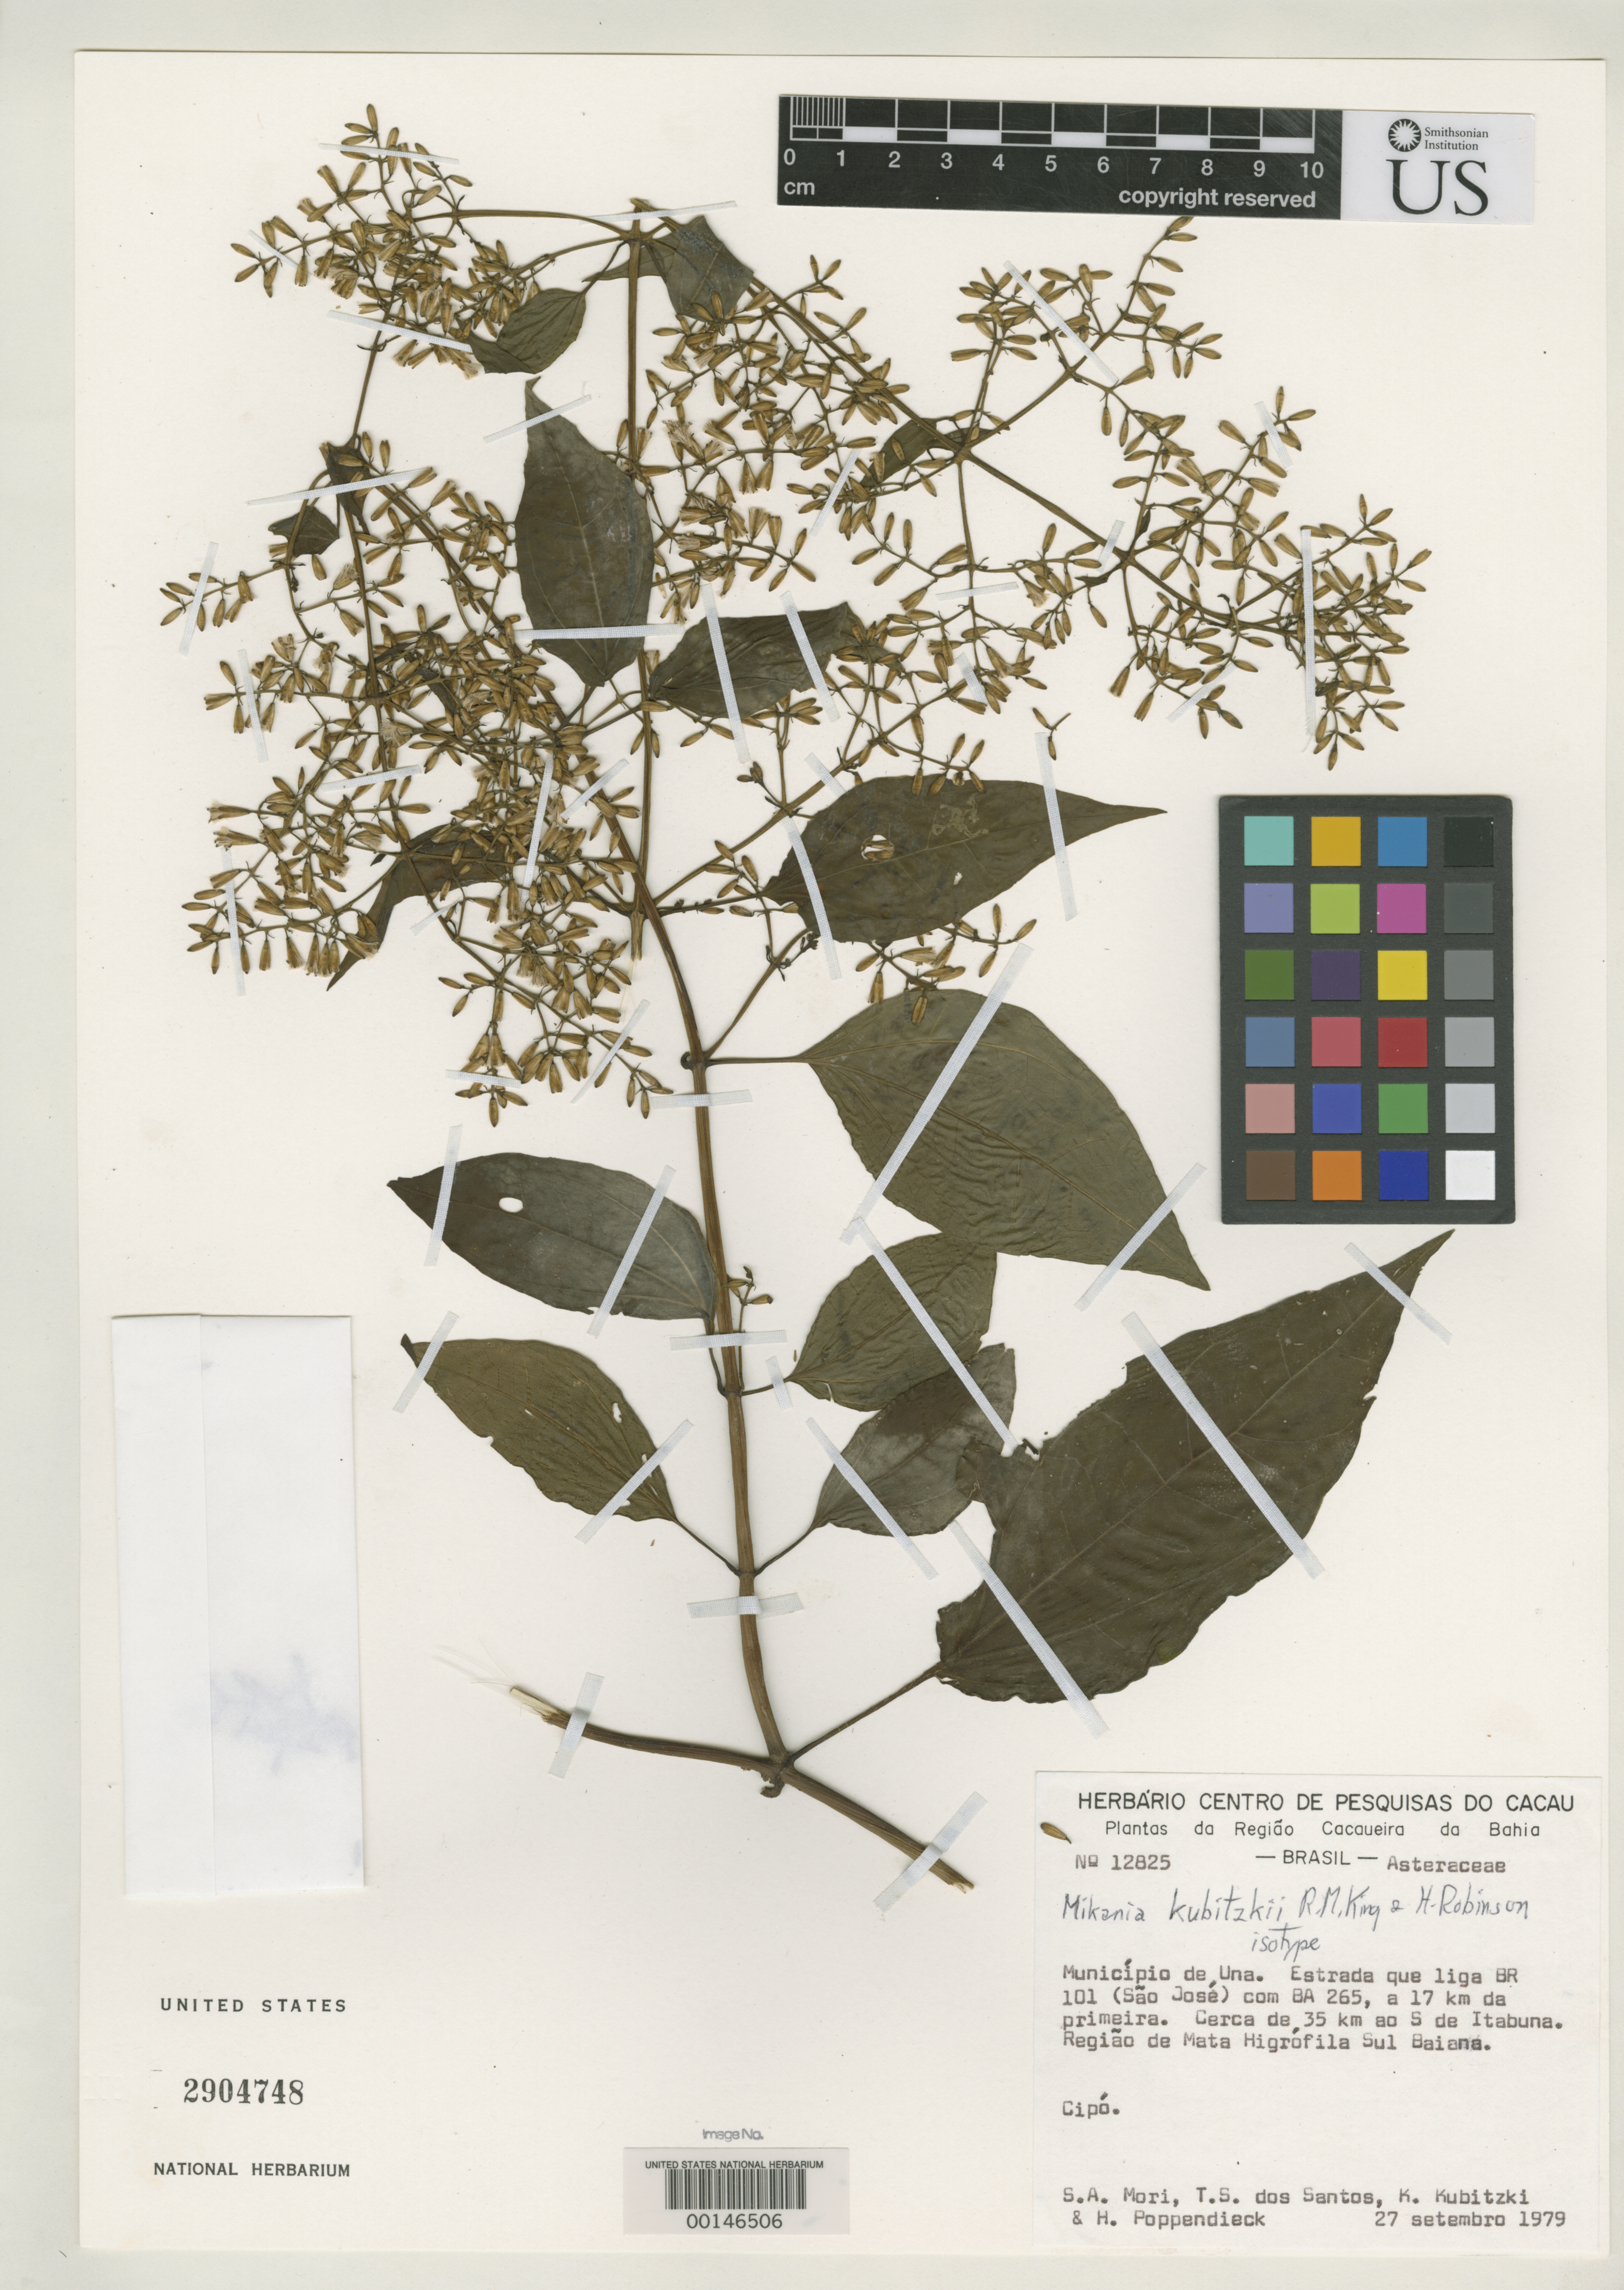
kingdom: Plantae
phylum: Tracheophyta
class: Magnoliopsida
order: Asterales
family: Asteraceae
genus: Mikania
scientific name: Mikania kubitzkii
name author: R.M. King & H. Rob.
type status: Isotype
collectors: S. Mori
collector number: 12825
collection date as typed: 27 Sep 1979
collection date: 1979-09-27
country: Brazil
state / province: Bahia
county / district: Una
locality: Sao Jose.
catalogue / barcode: US 2904748